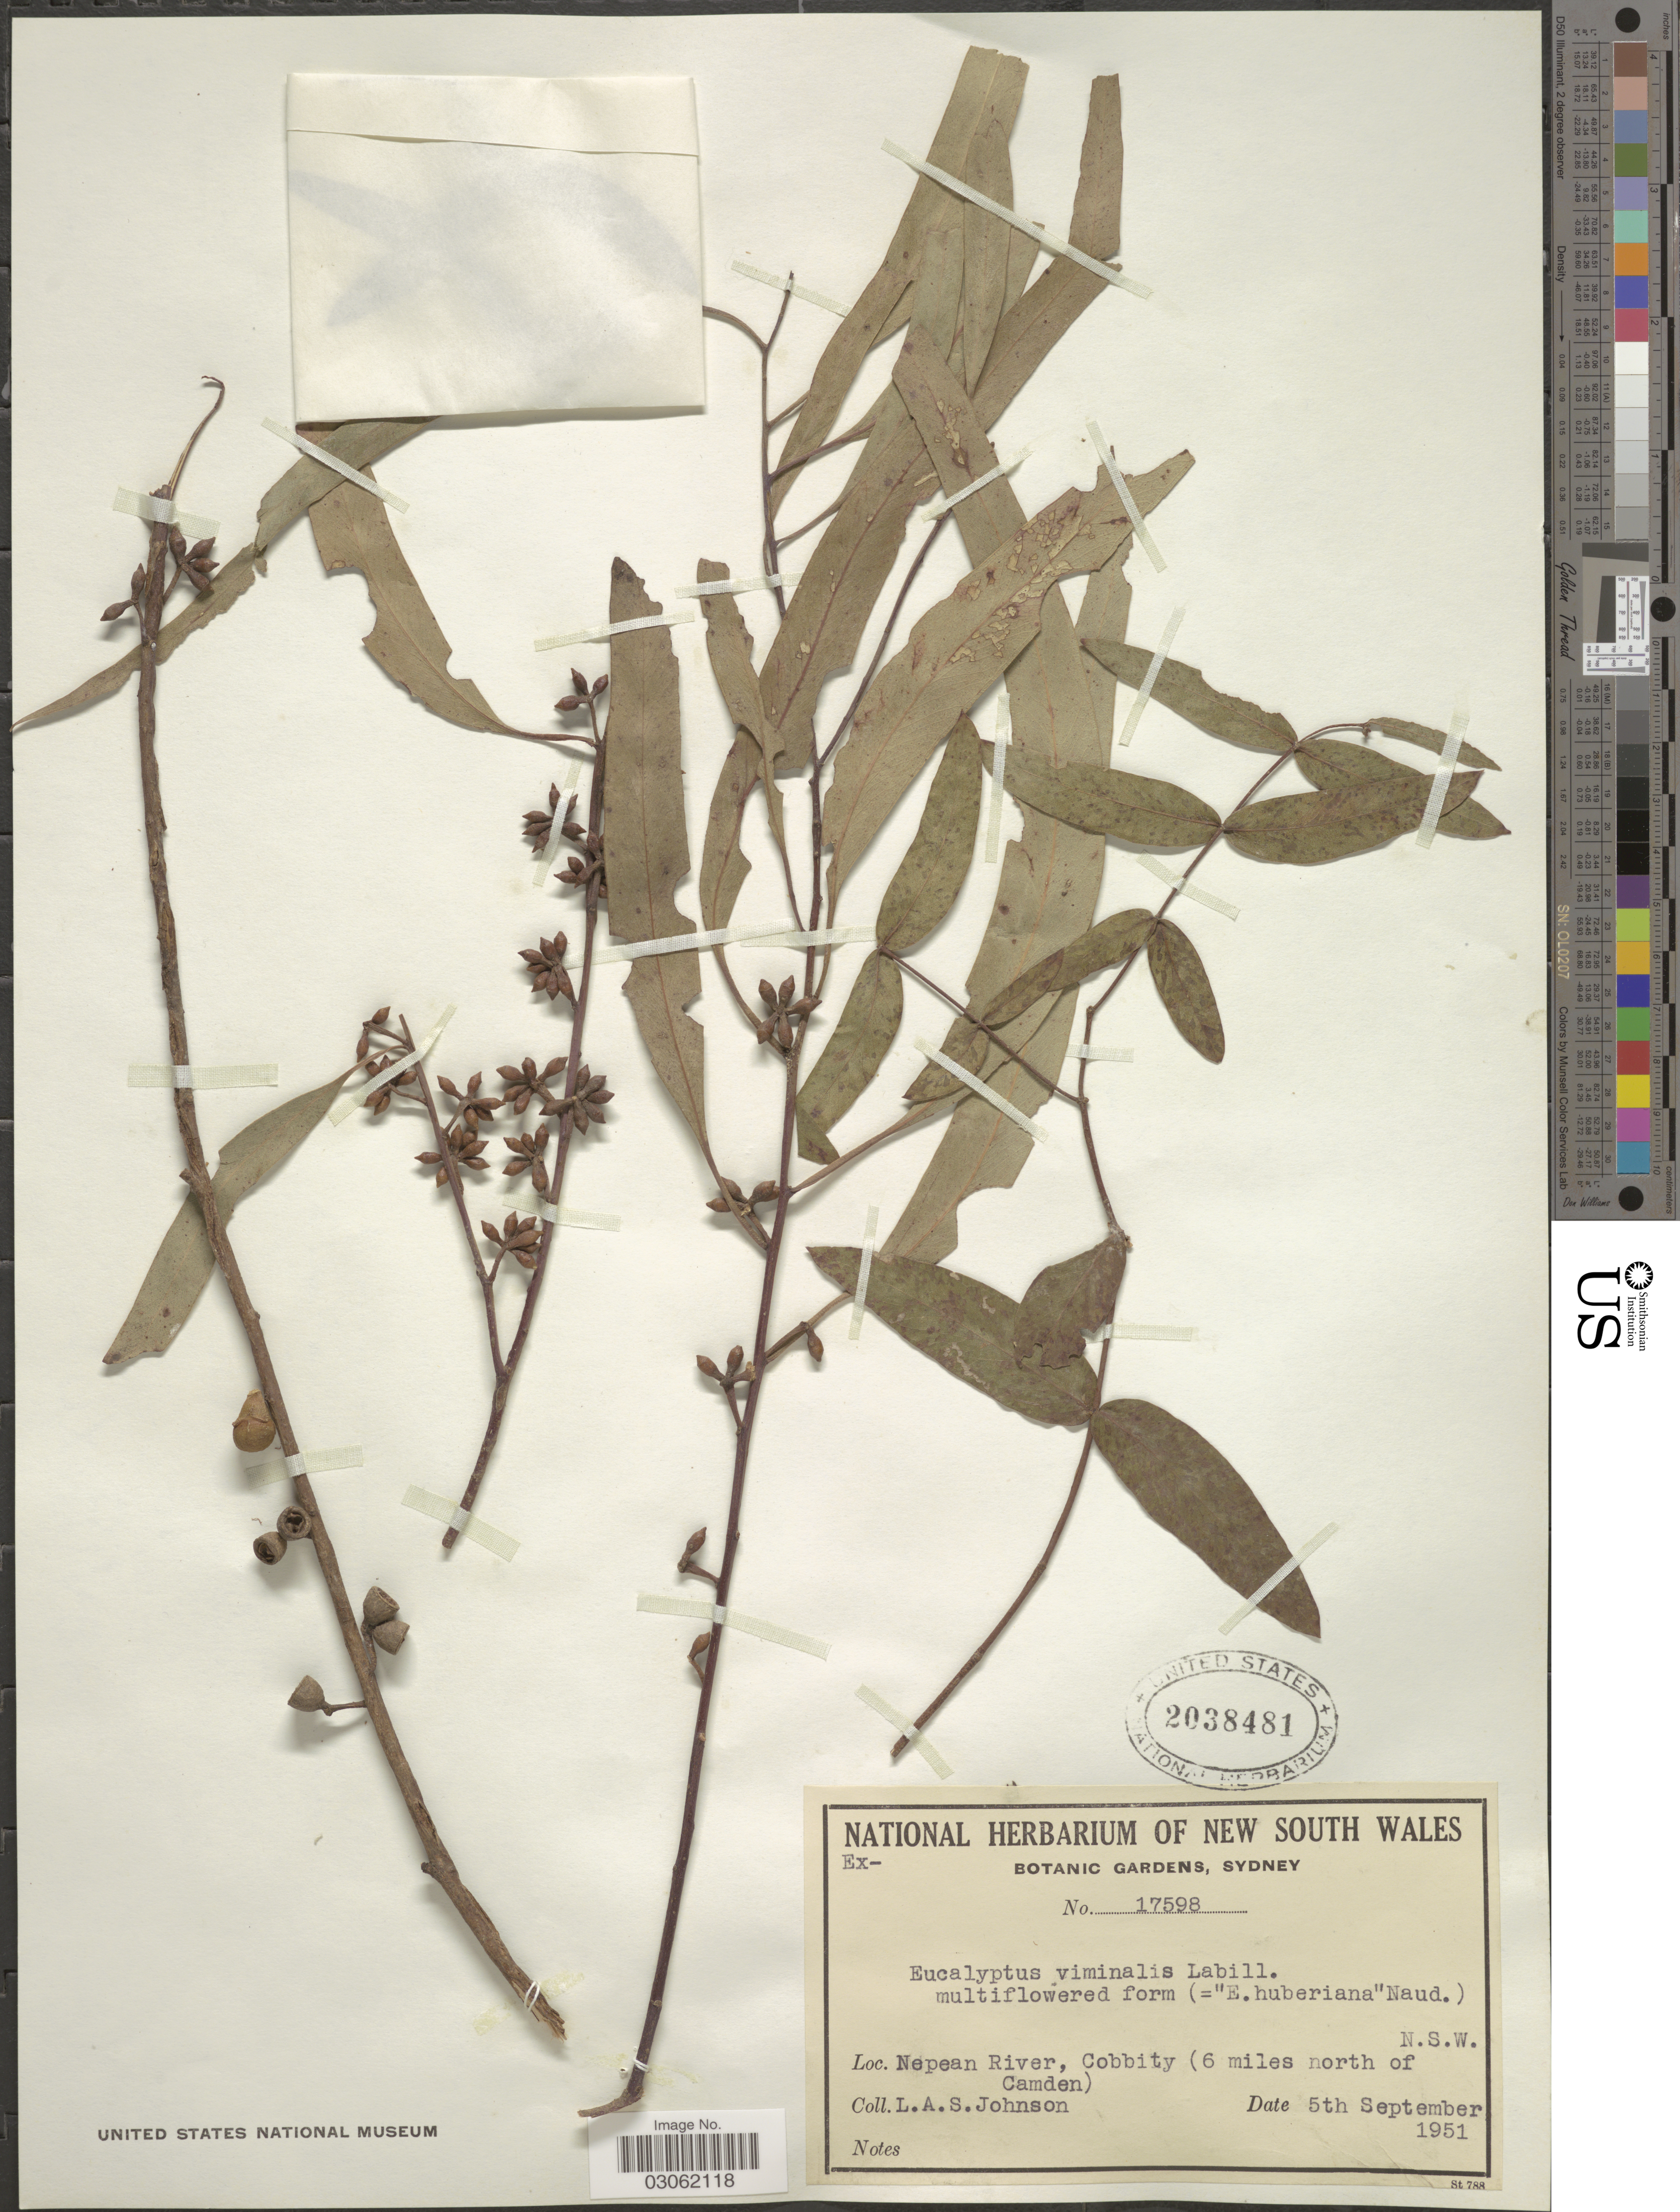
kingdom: Plantae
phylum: Tracheophyta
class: Magnoliopsida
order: Myrtales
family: Myrtaceae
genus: Eucalyptus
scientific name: Eucalyptus viminalis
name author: Labill.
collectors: L. A. S. Johnson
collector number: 17598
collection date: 1951-09-05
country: Australia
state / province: New South Wales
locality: Nepean River, Cobbity (6 miles north of Camden). N. S. W.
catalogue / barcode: US 2038481